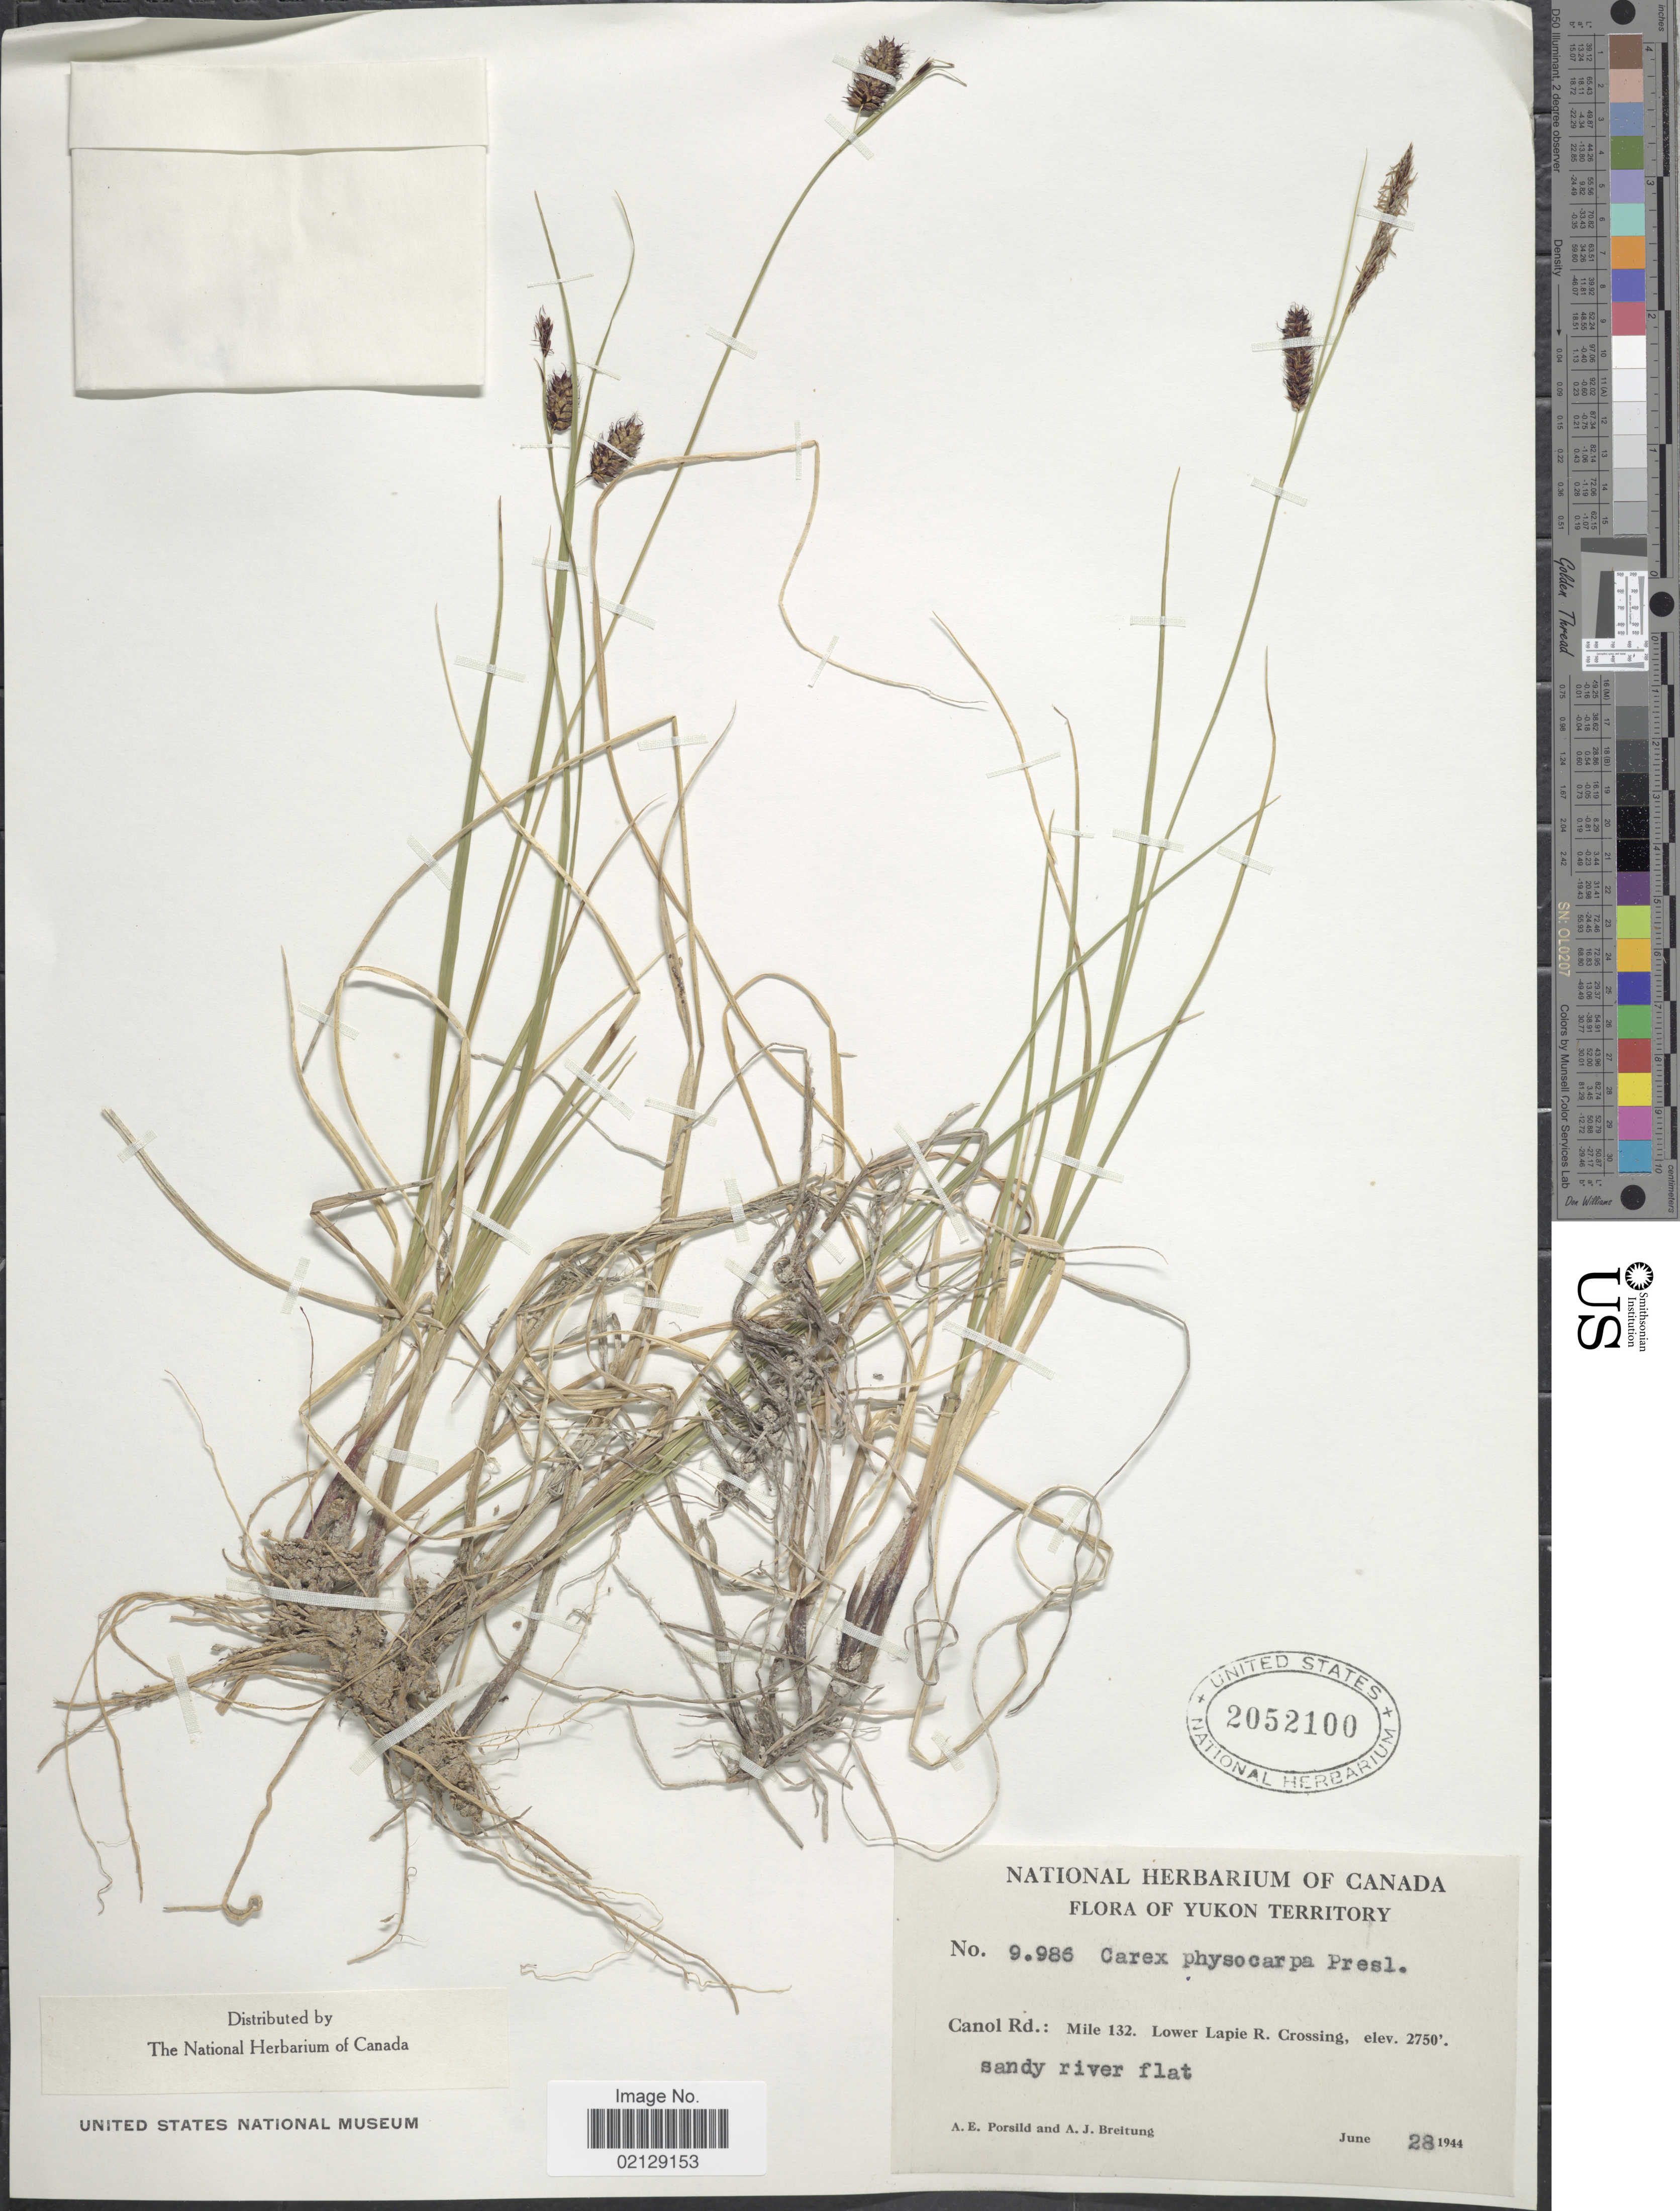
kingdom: Plantae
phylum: Tracheophyta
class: Liliopsida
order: Poales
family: Cyperaceae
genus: Carex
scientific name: Carex saxatilis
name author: L.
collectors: A. E. Porsild & A. Breitung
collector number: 9986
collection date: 1944-06-28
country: Canada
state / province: Yukon Territory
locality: Cano Rd.: Mile 132, Lower Lapie R. Crossing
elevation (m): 838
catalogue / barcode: US 2052100